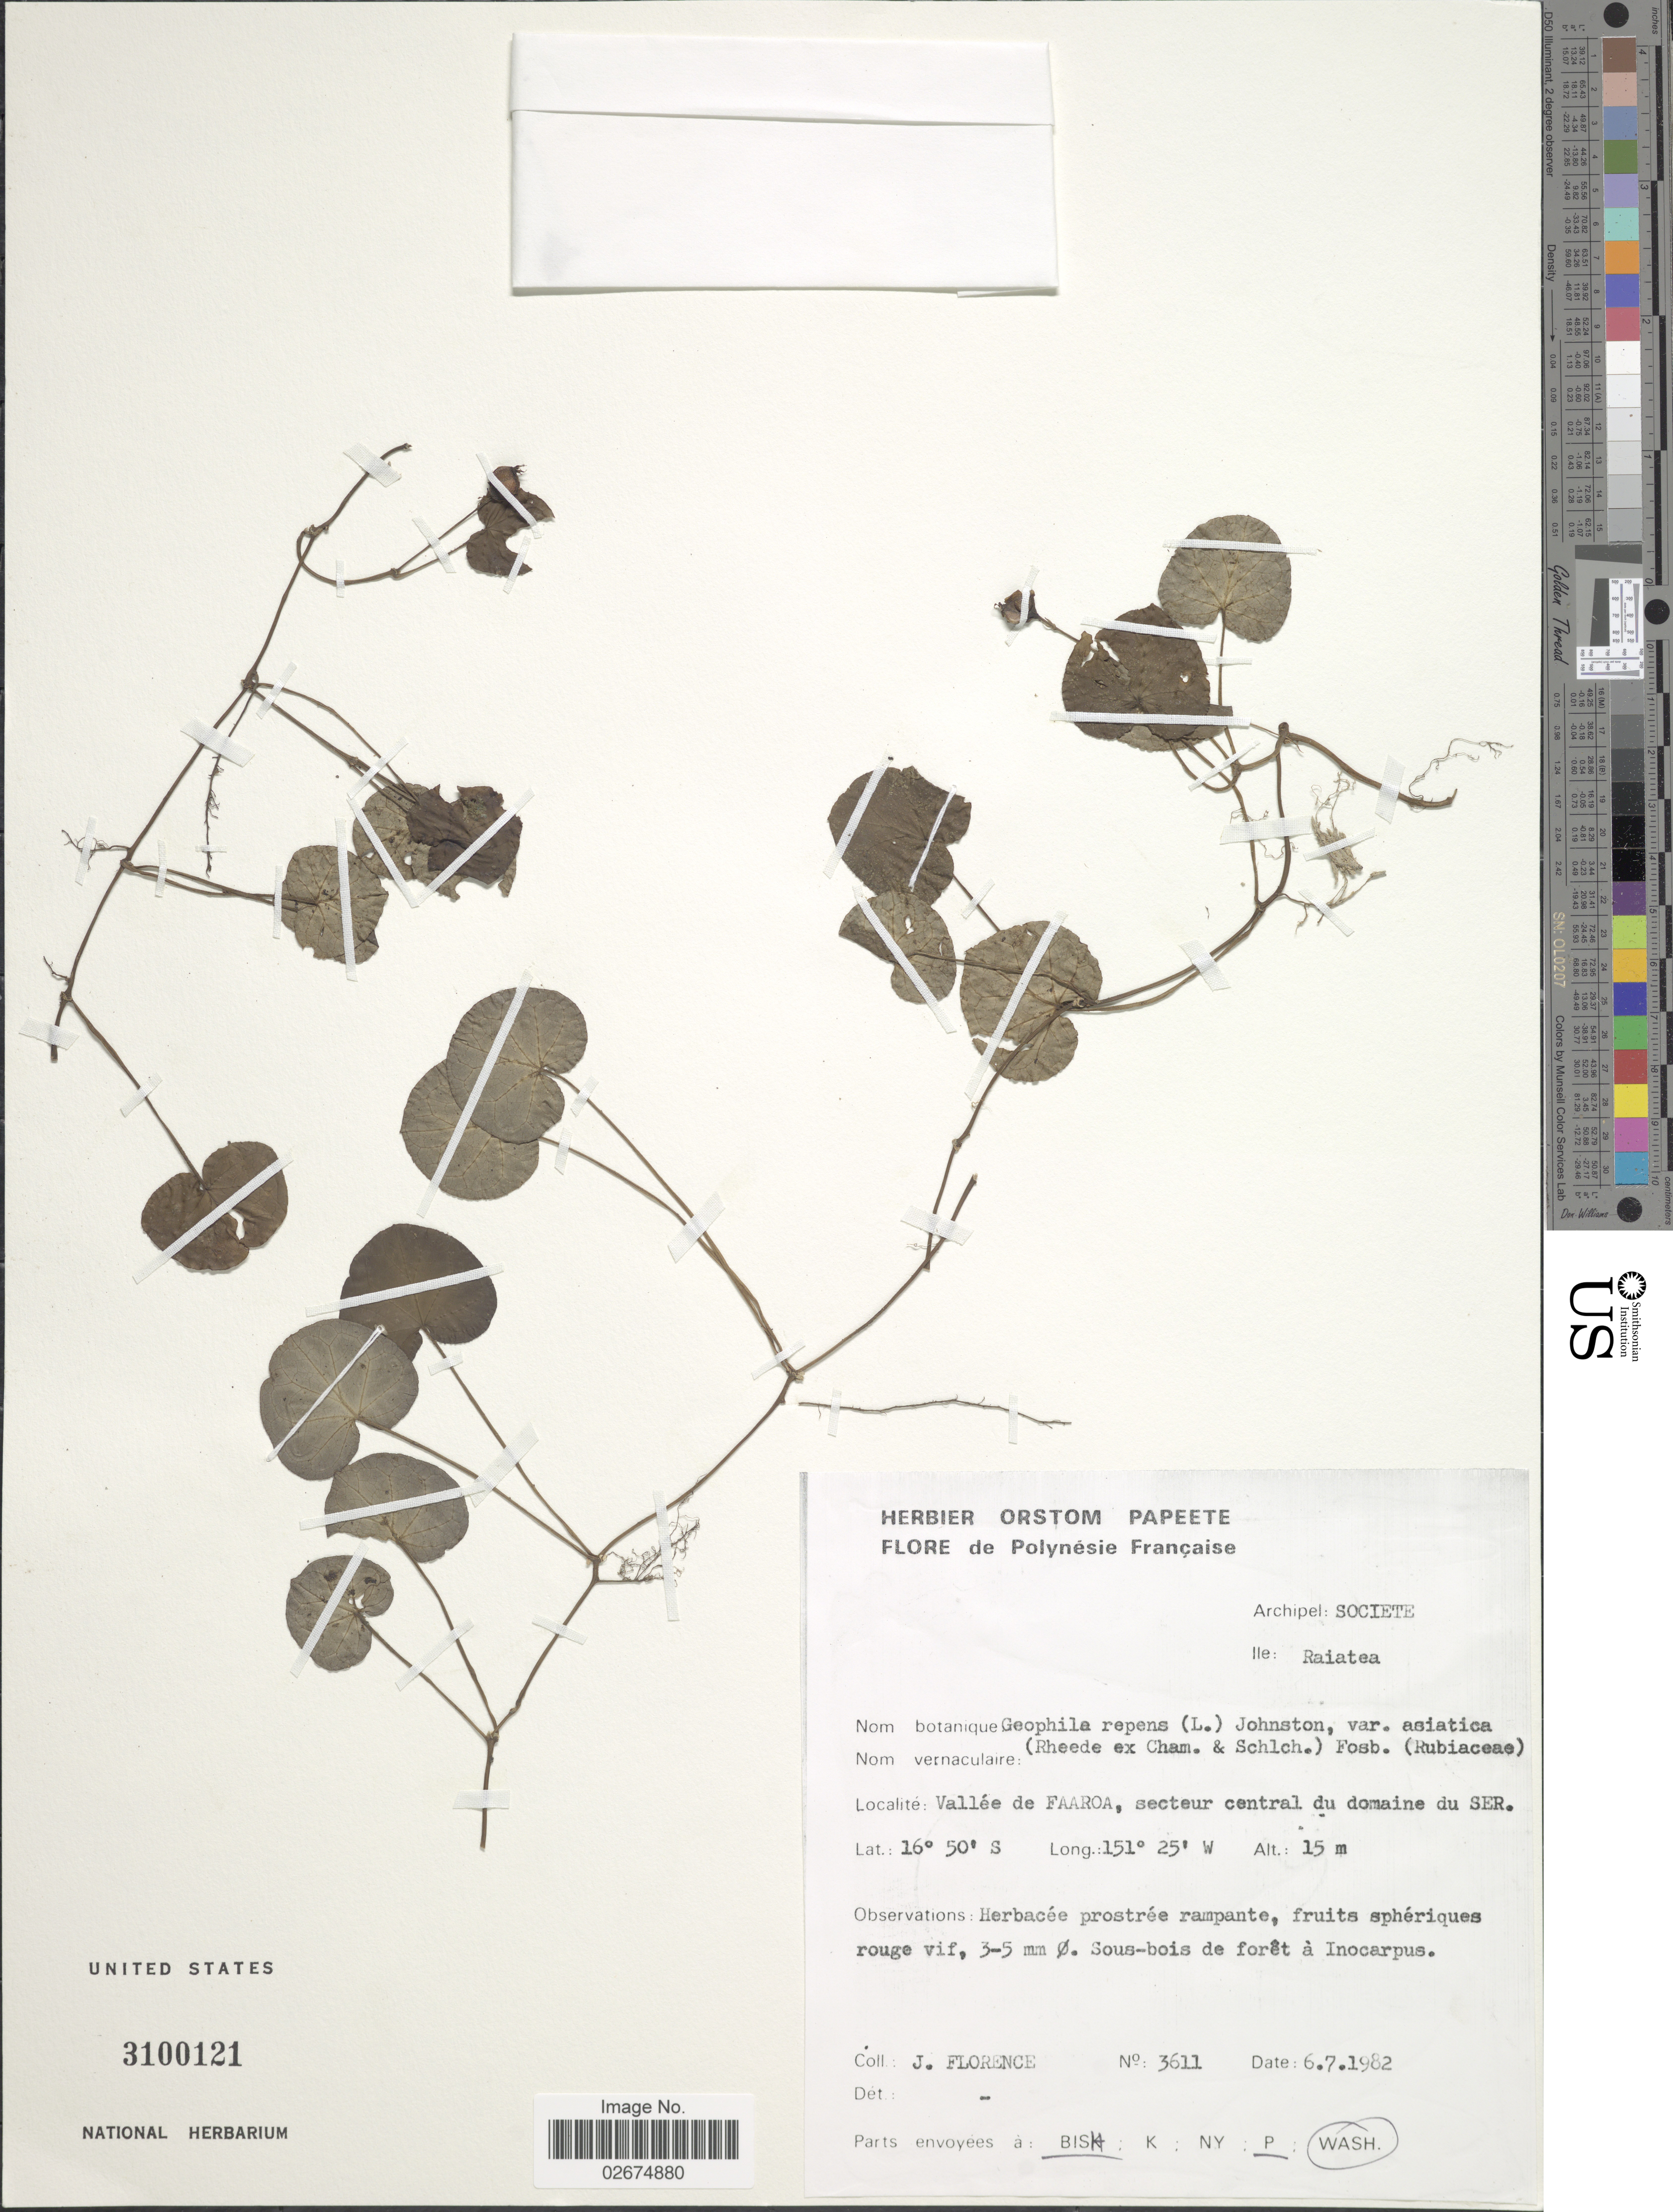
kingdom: Plantae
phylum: Tracheophyta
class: Magnoliopsida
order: Gentianales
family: Rubiaceae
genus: Geophila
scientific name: Geophila repens var. asiatica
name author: (Cham. & Schltdl.) Fosberg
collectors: J. Florence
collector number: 3611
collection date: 1982-07-06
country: French Polynesia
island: Raiatea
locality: Vallée de Faaroa, secteur central du domaine du SER. Archipel: Societe. Ile: Raiatea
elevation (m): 15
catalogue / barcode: US 3100121